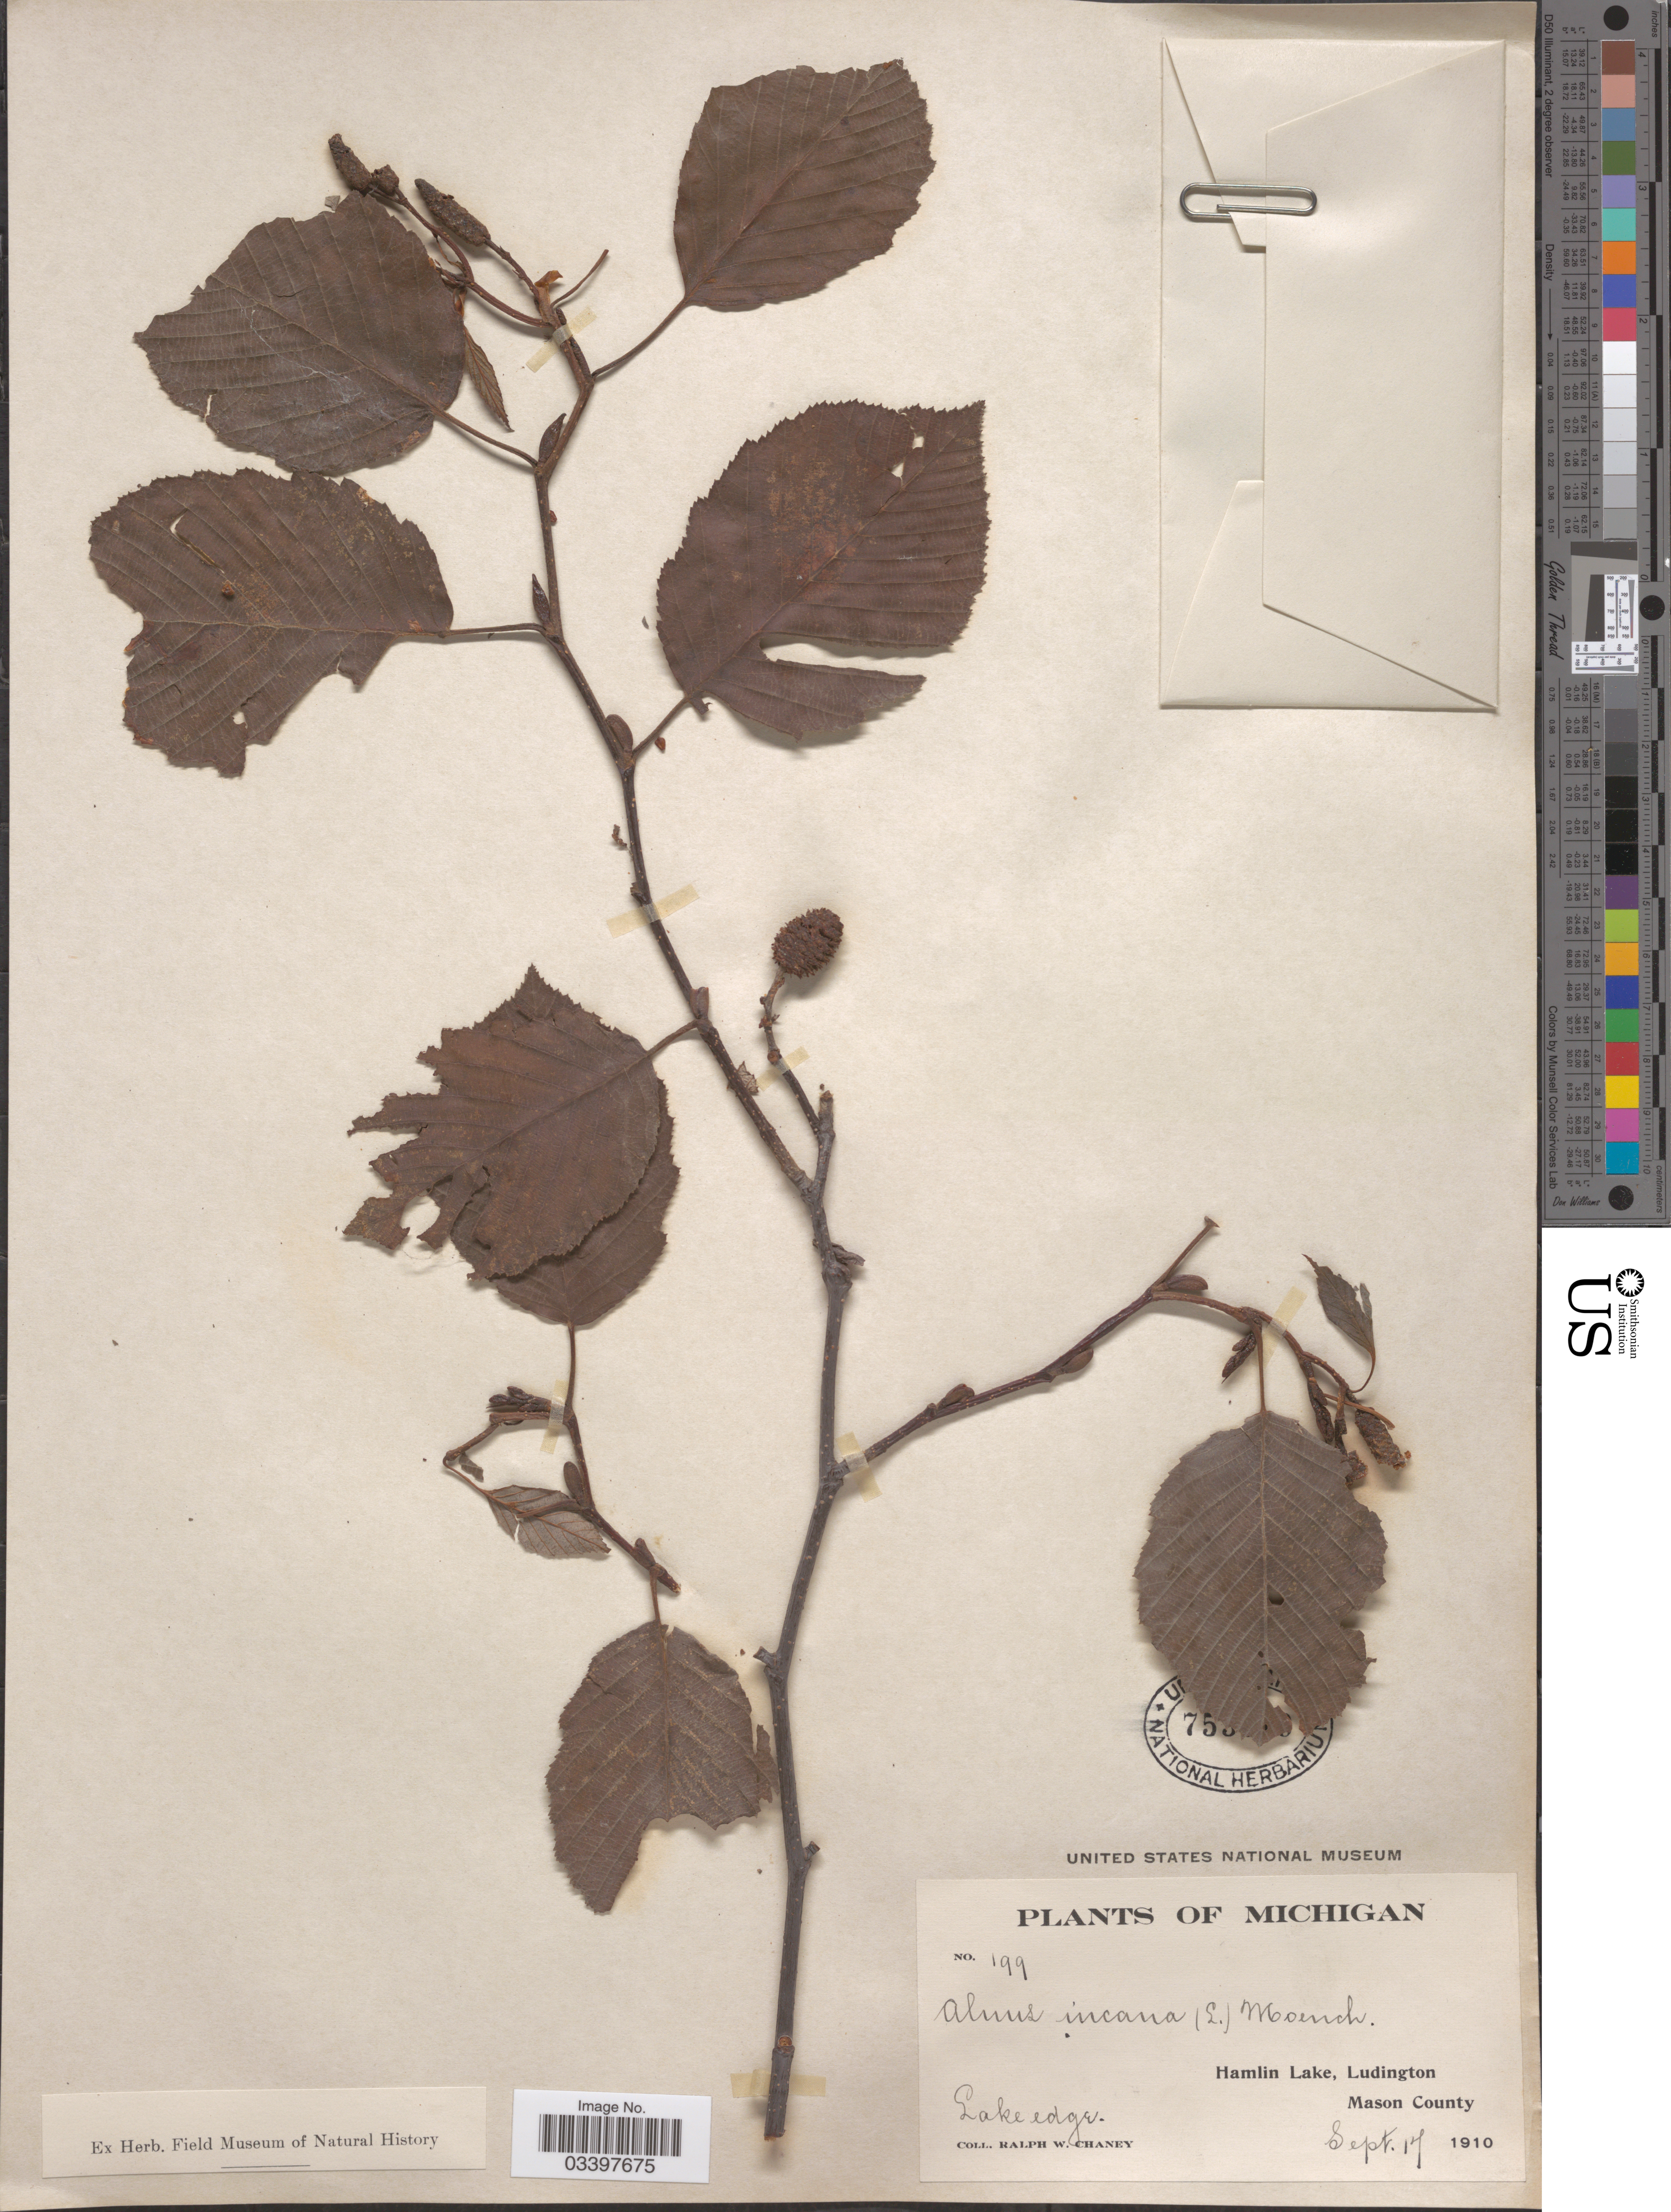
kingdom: Plantae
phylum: Tracheophyta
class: Magnoliopsida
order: Fagales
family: Betulaceae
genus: Alnus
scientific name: Alnus incana subsp. rugosa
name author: (Du Roi) R.T. Clausen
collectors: R. Chaney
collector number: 199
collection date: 1910-09-17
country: United States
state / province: Michigan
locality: Hamlin Lake, Ludington. Mason County. Lake edge.